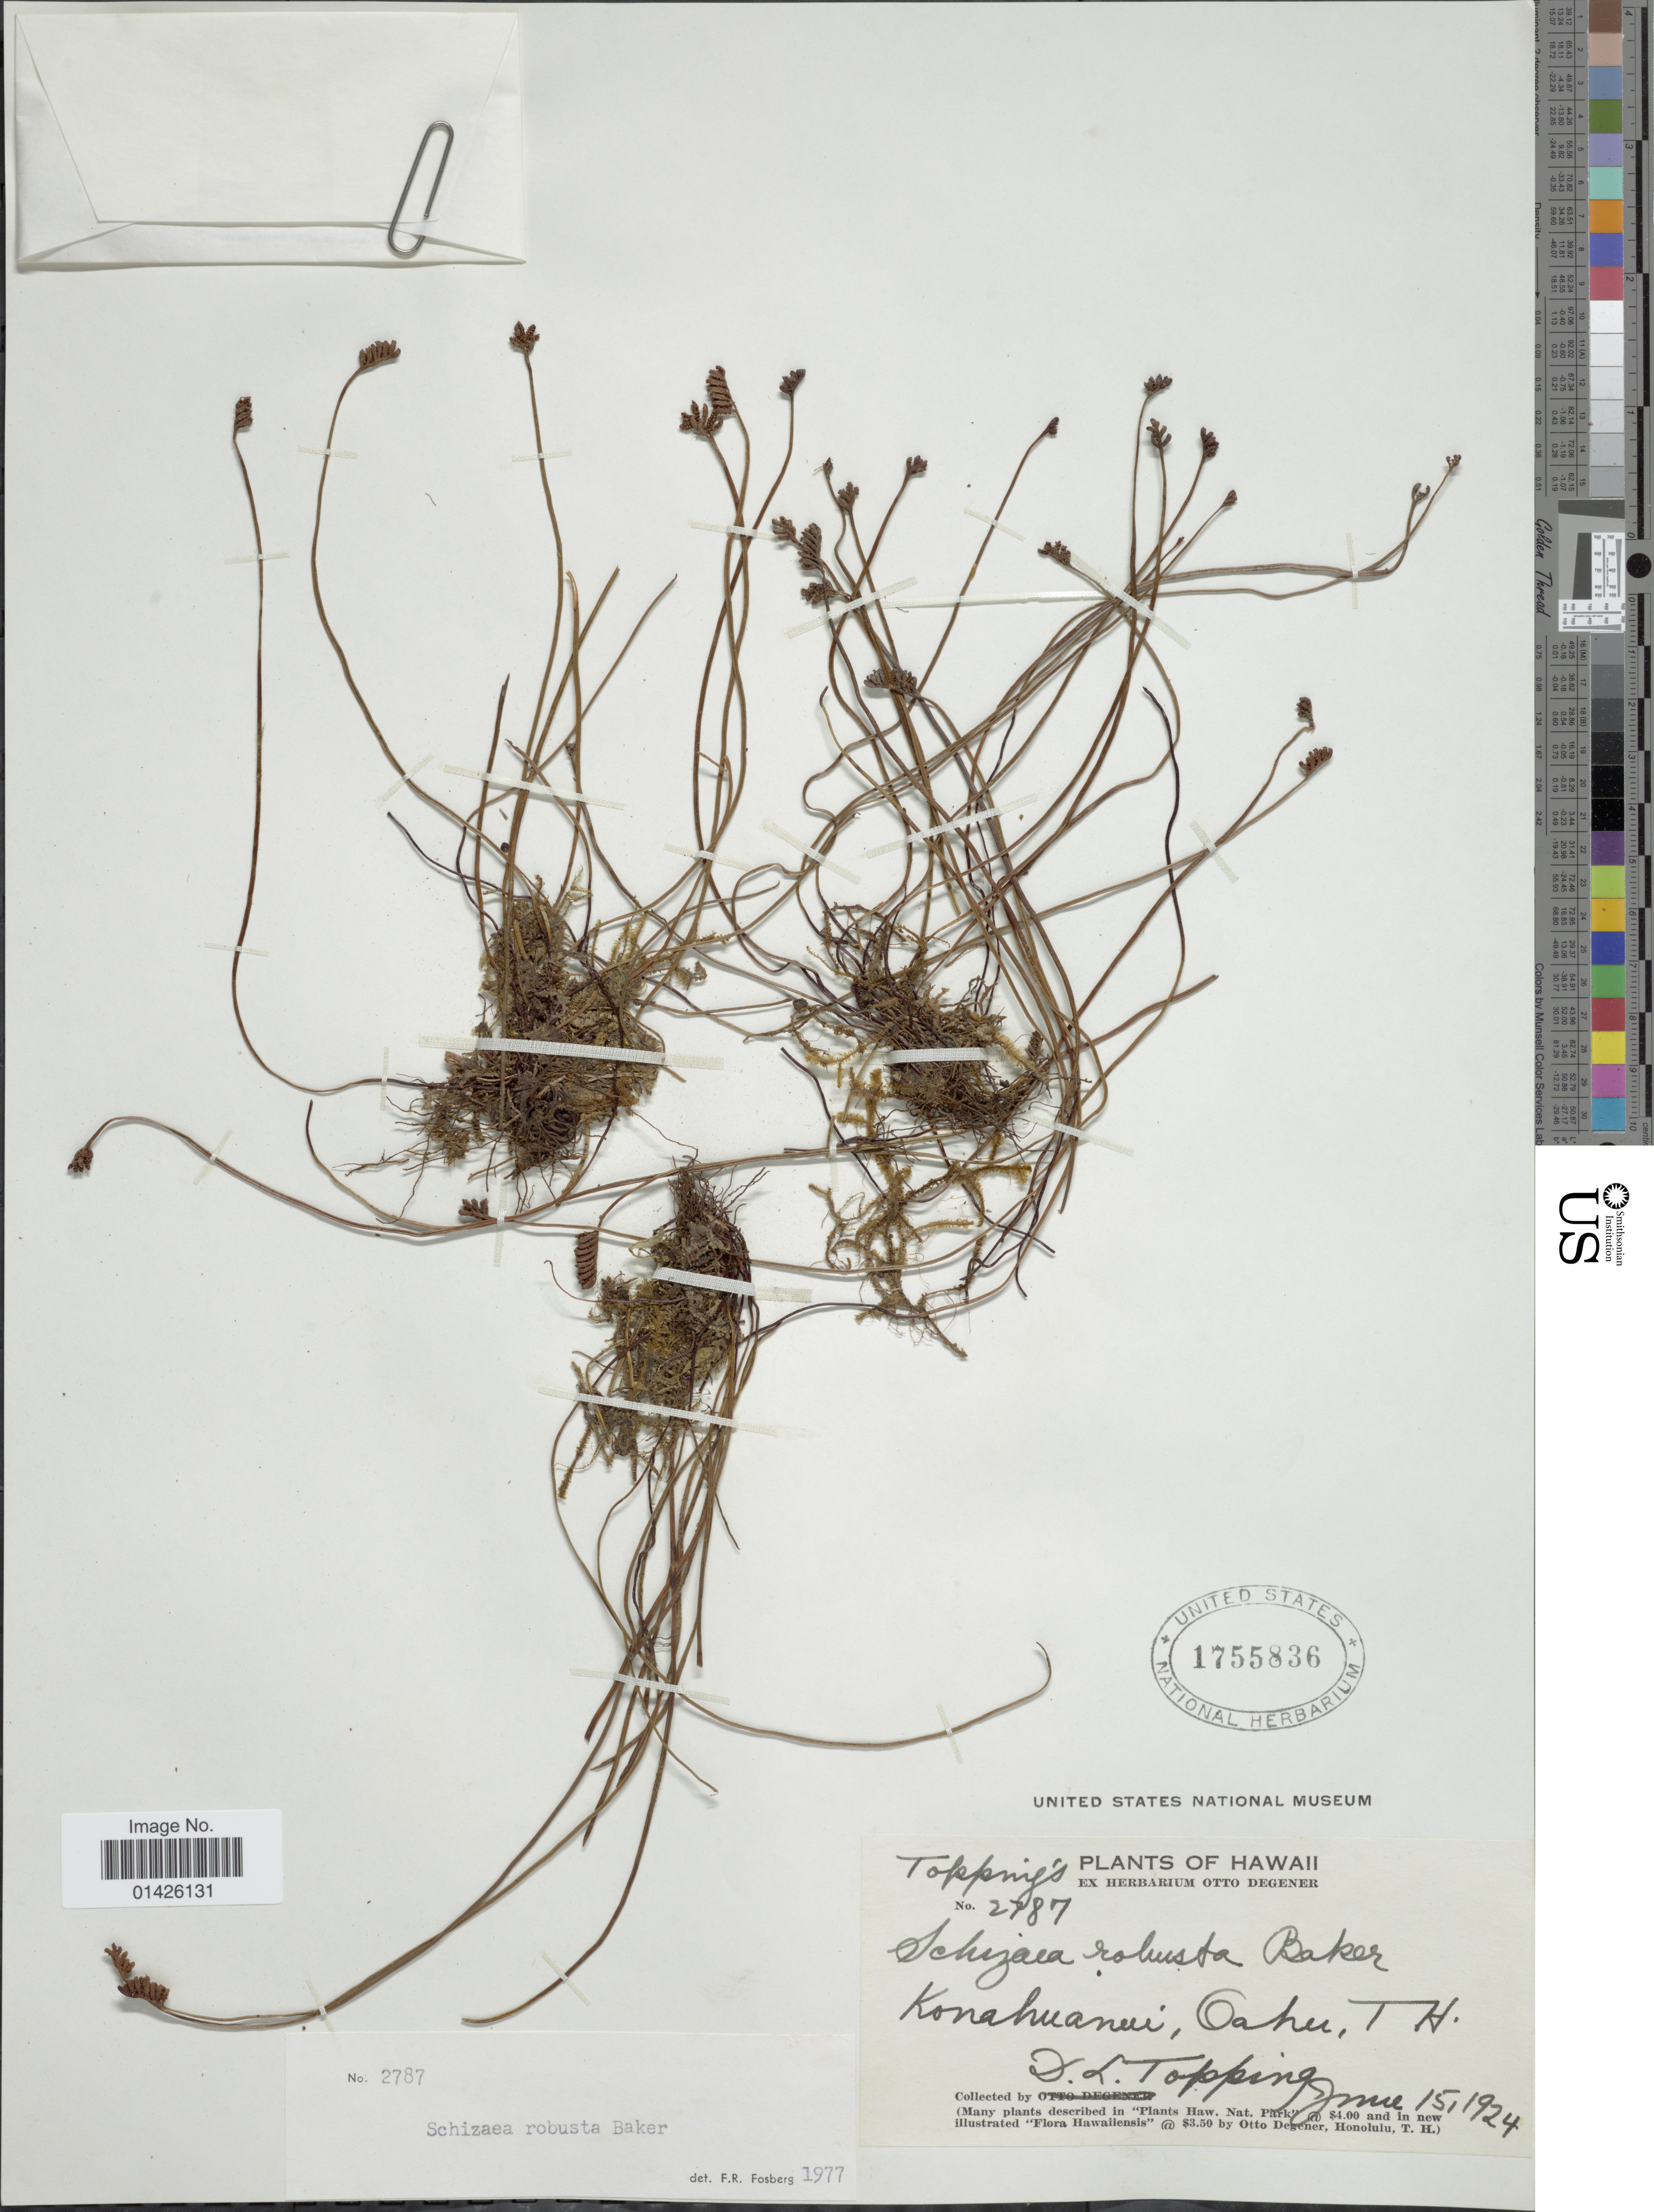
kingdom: Plantae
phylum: Tracheophyta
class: Polypodiopsida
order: Schizaeales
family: Schizaeaceae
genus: Schizaea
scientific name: Schizaea robusta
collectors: D. L. Topping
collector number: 2787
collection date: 1924-06-15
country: United States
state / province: Hawaii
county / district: Honolulu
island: Oahu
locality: Konahuanui, Oahu, T.H.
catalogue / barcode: US 1755836